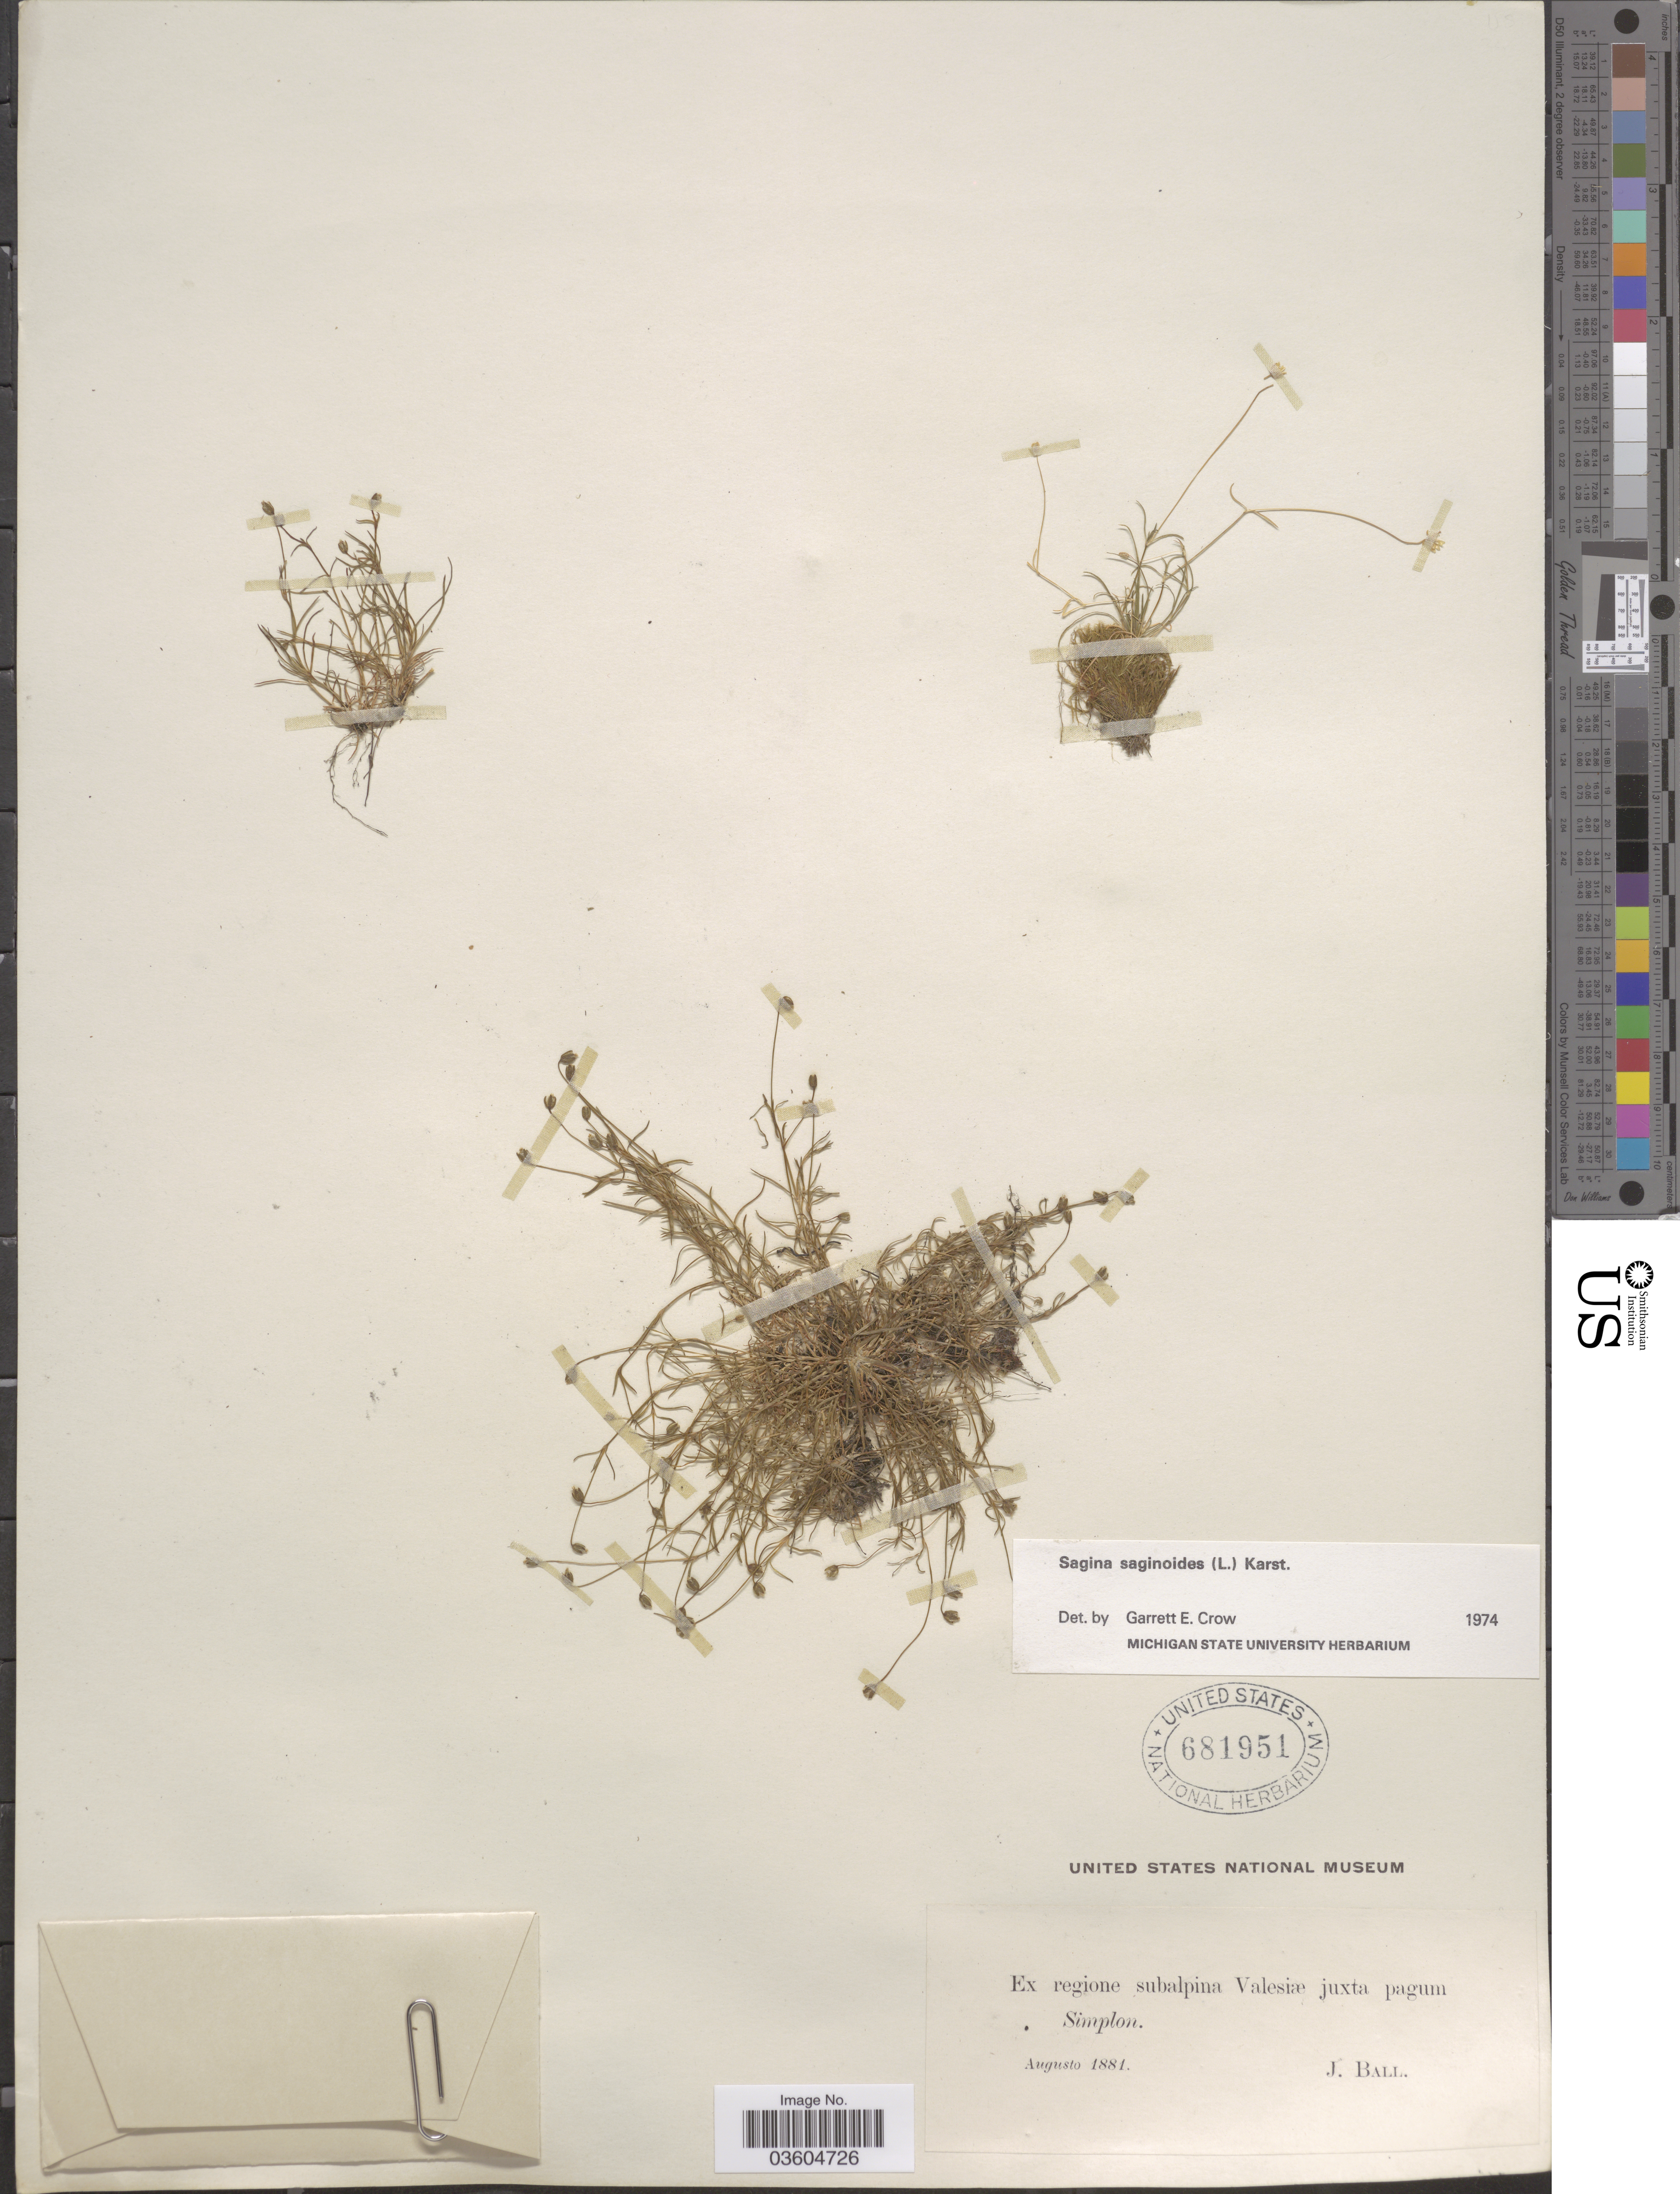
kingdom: Plantae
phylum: Tracheophyta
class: Magnoliopsida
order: Caryophyllales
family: Caryophyllaceae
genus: Sagina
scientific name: Sagina saginoides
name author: (L.) H. Karst.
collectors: J. Ball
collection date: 1881-08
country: Switzerland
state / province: Valais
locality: Ex regione subalpine Valesiæ juxta pagum Simplon.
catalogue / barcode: US 681951